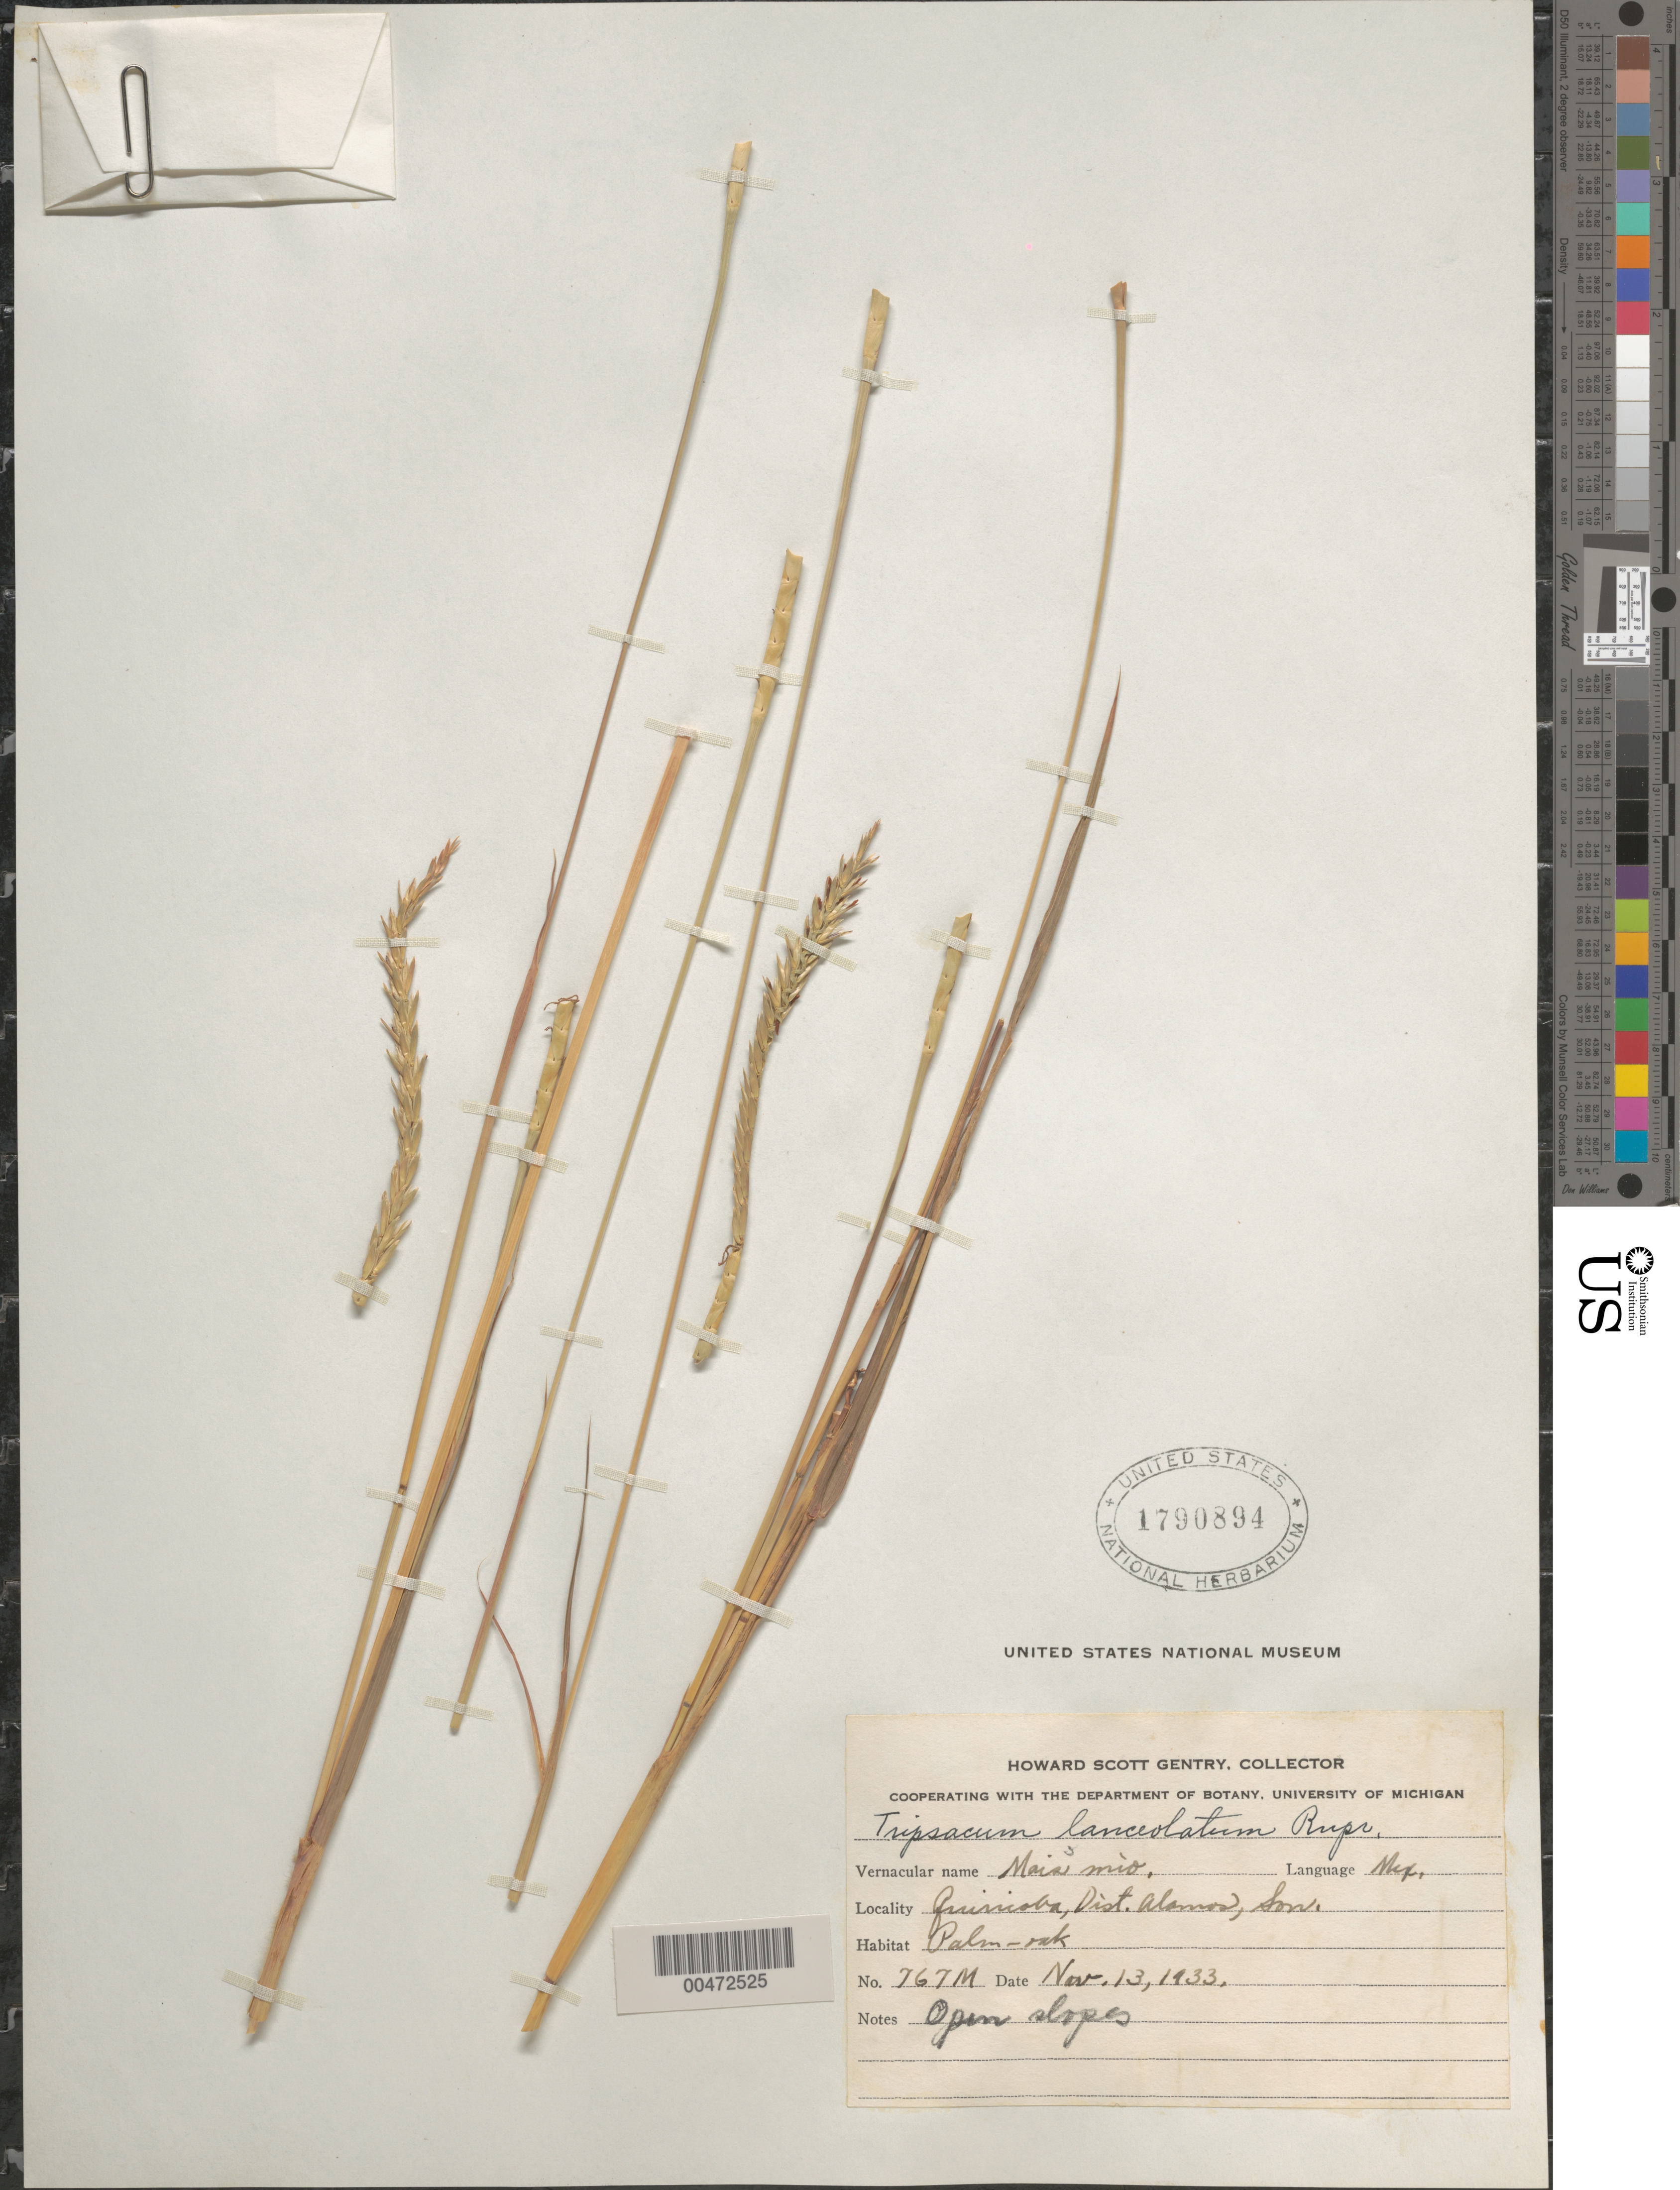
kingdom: Plantae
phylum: Tracheophyta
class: Liliopsida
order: Poales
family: Poaceae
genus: Tripsacum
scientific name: Tripsacum lanceolatum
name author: Rupr. ex E. Fourn.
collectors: H. S. Gentry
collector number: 767M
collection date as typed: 13 Nov 1933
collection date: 1933-11-13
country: Mexico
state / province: Sonora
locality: Quiricoba, Alamos Dist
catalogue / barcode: US 1790894